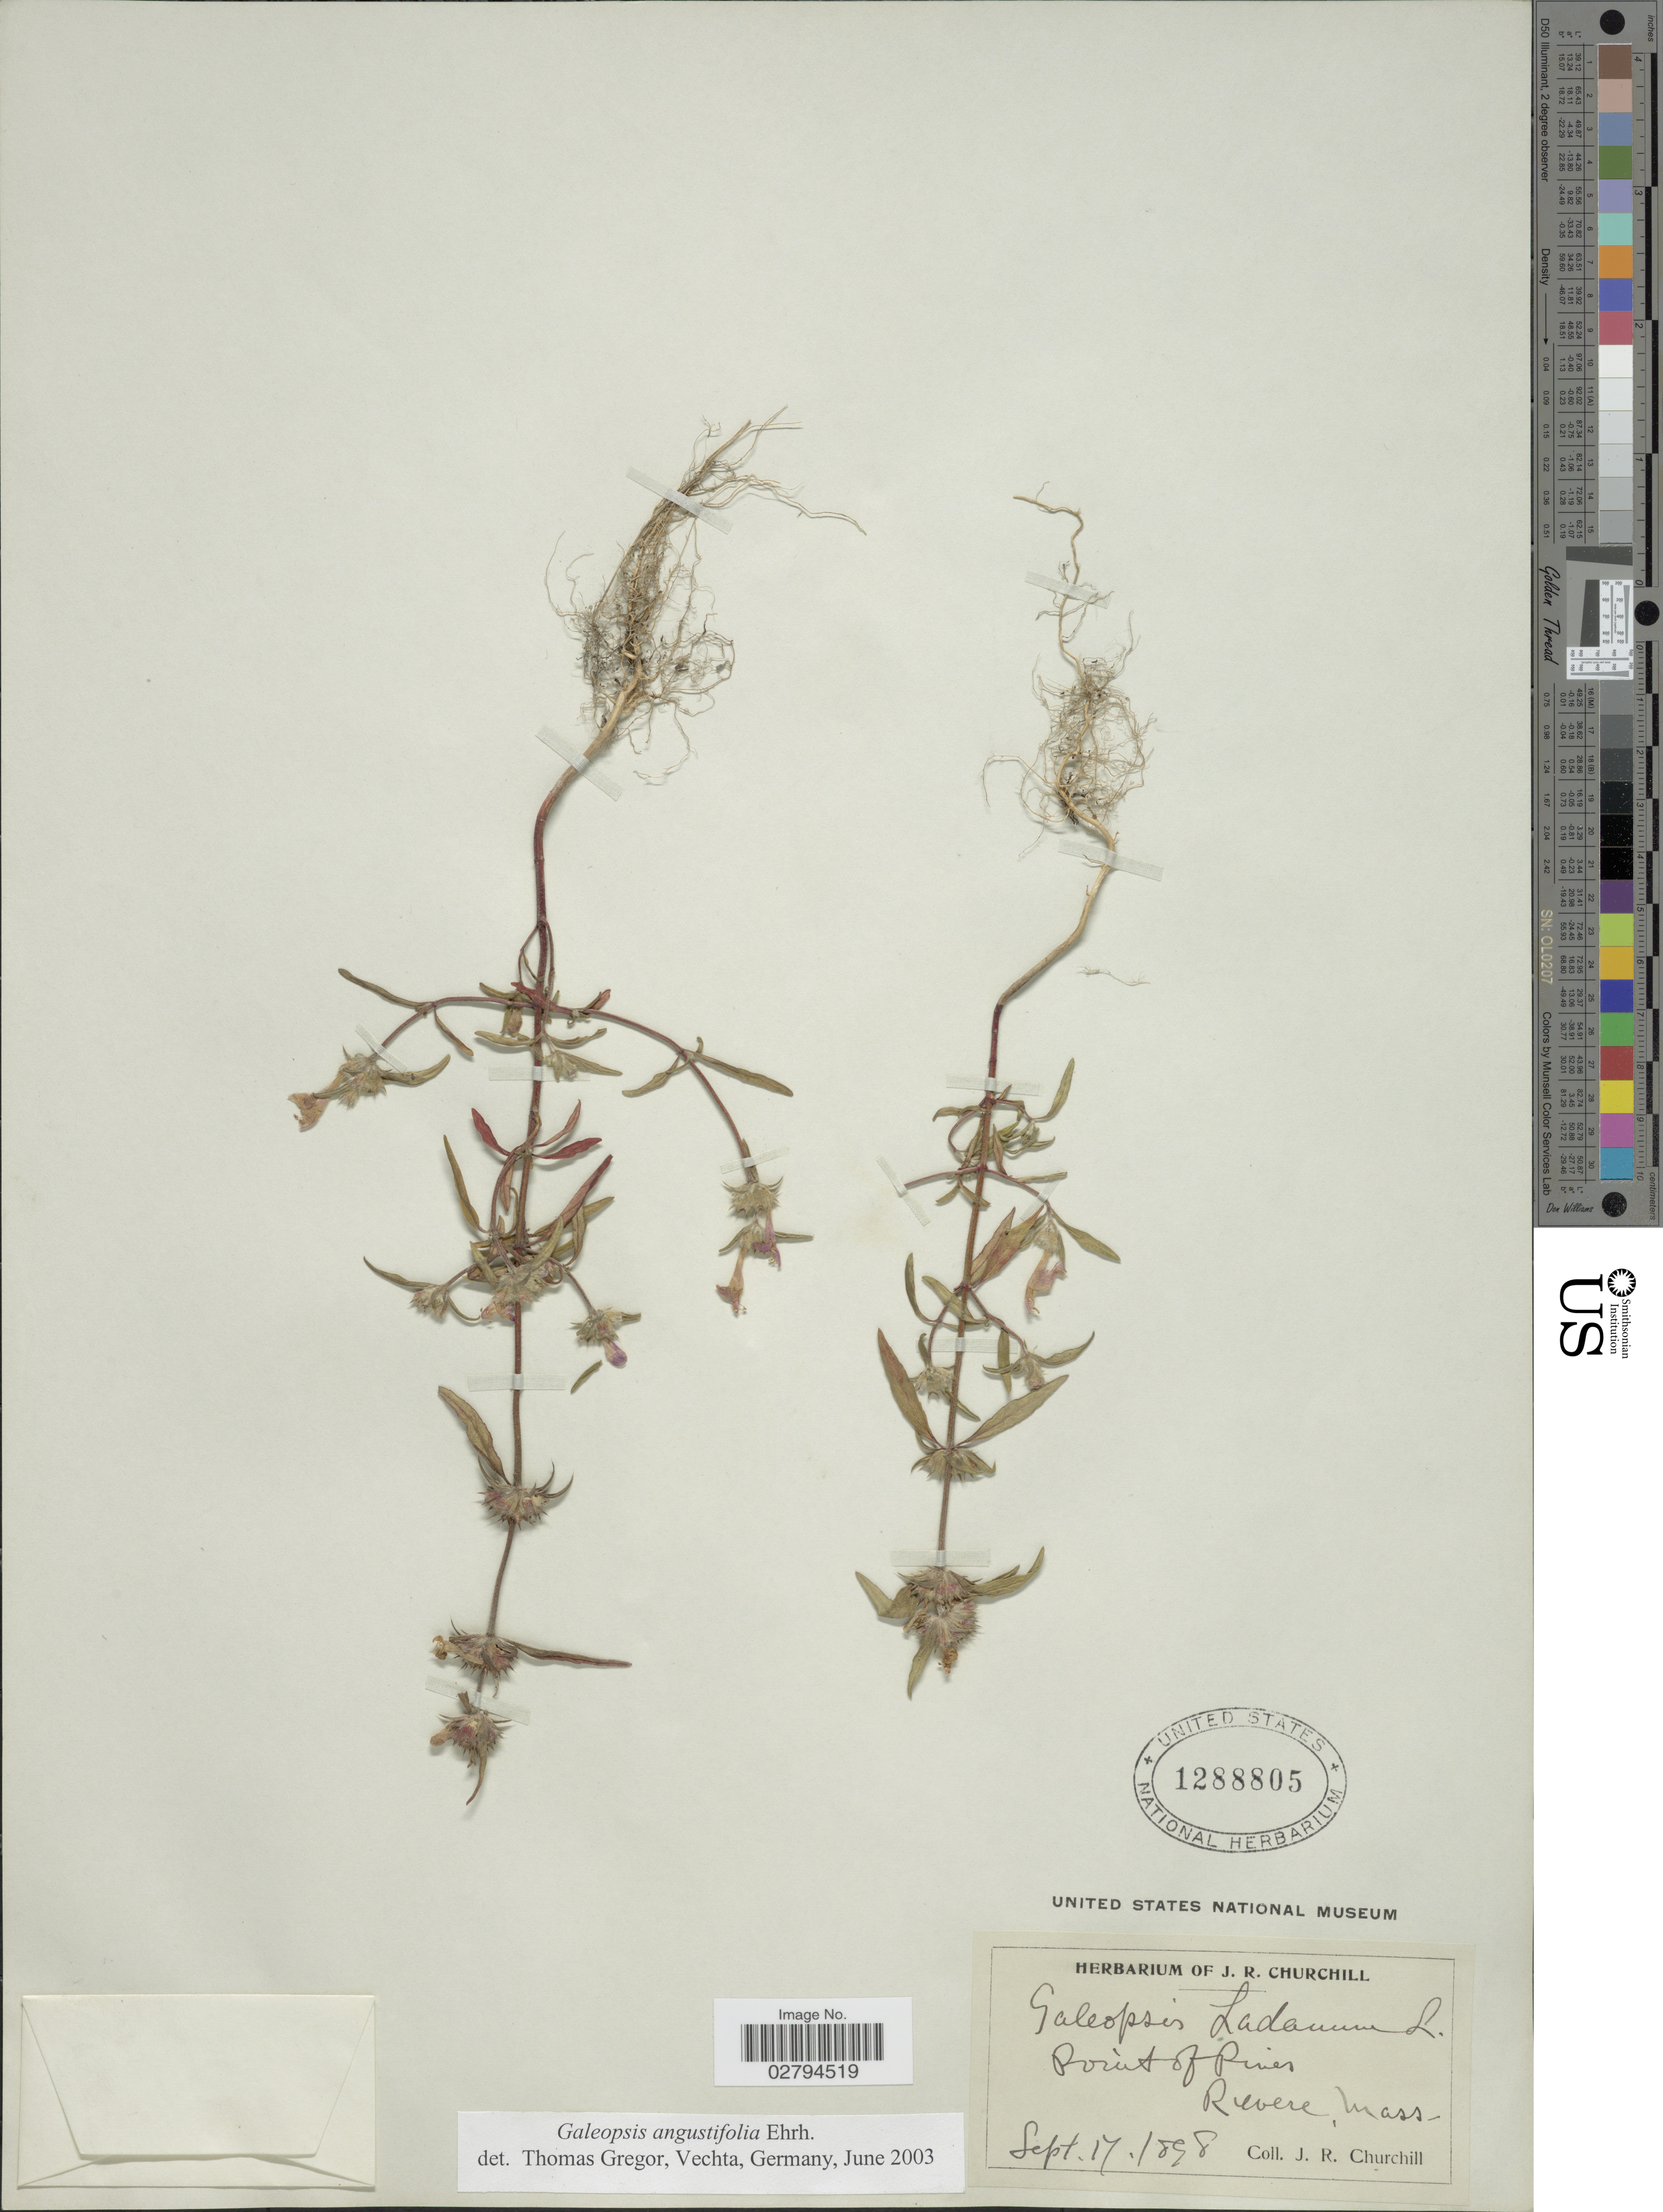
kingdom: Plantae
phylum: Tracheophyta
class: Magnoliopsida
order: Lamiales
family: Lamiaceae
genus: Galeopsis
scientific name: Galeopsis angustifolia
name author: Ehrh. ex Hoffm.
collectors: J. Churchill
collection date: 1898-09-17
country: United States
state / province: Massachusetts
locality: Point of Pines. Revere, Mass.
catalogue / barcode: US 1288805